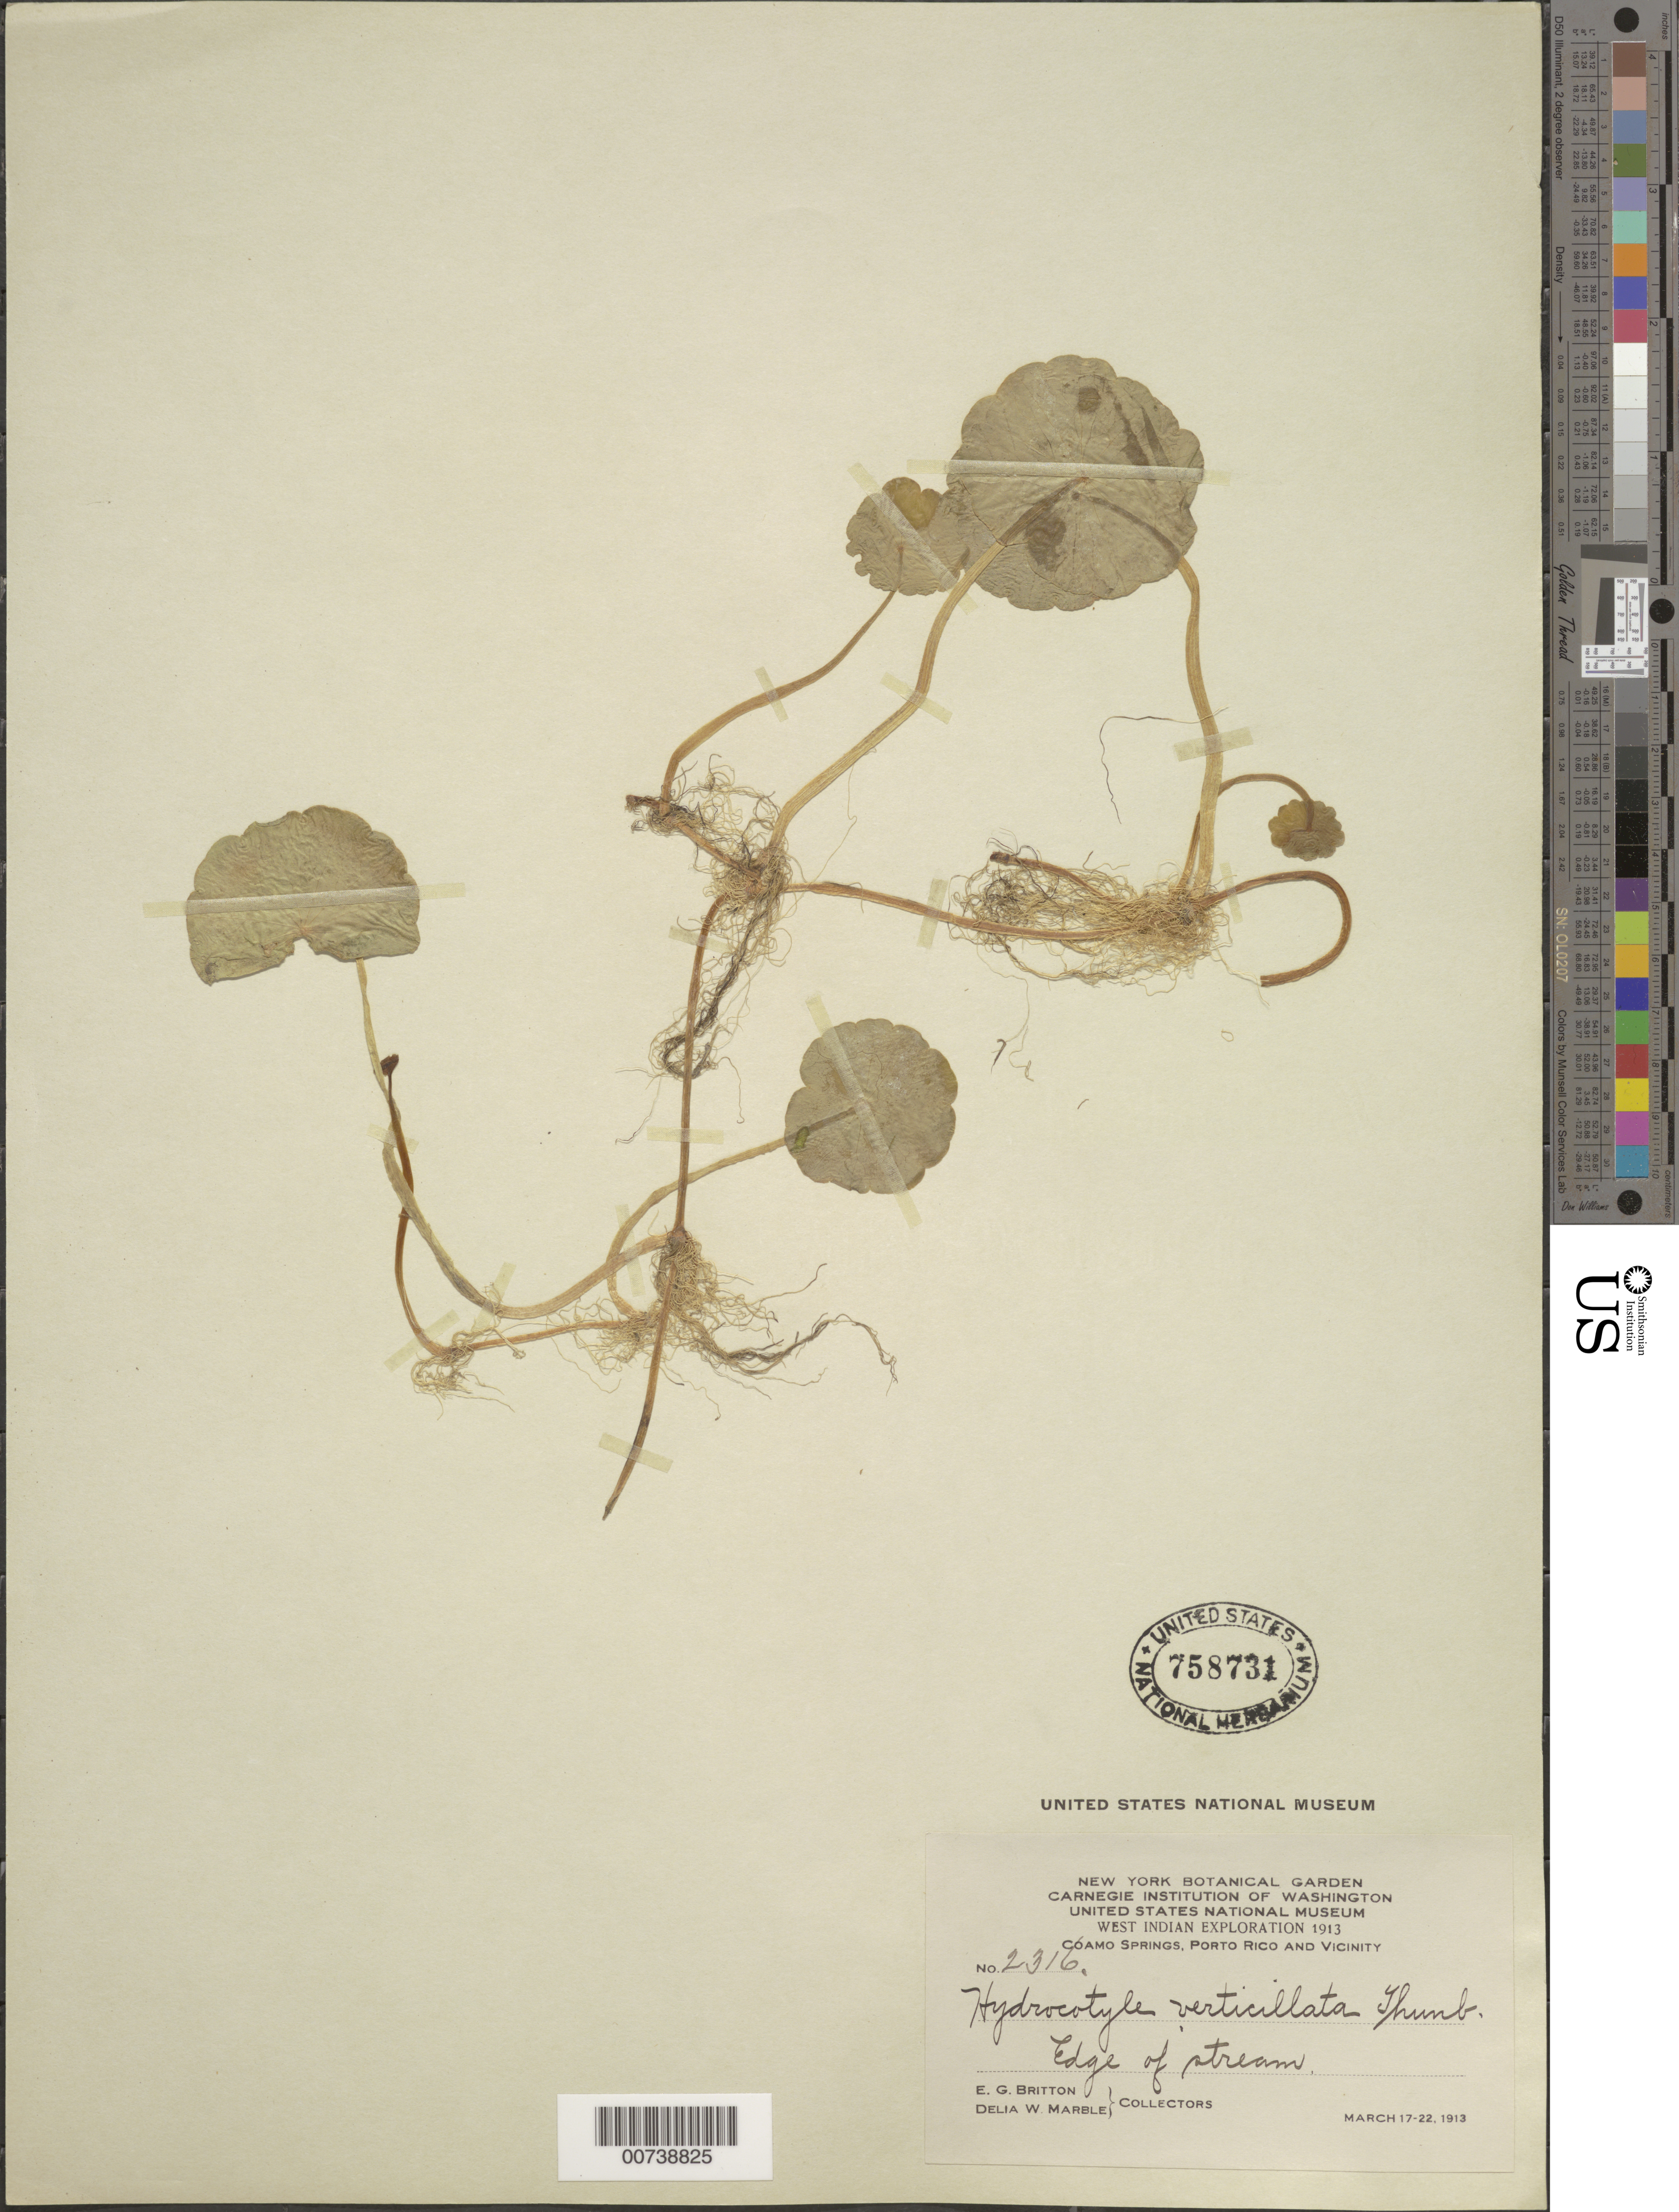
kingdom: Plantae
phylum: Tracheophyta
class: Magnoliopsida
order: Apiales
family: Araliaceae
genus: Hydrocotyle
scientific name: Hydrocotyle verticillata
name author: Thunb.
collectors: N. Britton & D. W. Marble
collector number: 2316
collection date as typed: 17 Mar 1913 to 22 Mar 1913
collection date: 1913-03-17/1913-03-22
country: Puerto Rico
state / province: Coamo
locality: Coamo Springs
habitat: Edge of stream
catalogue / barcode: US 758731